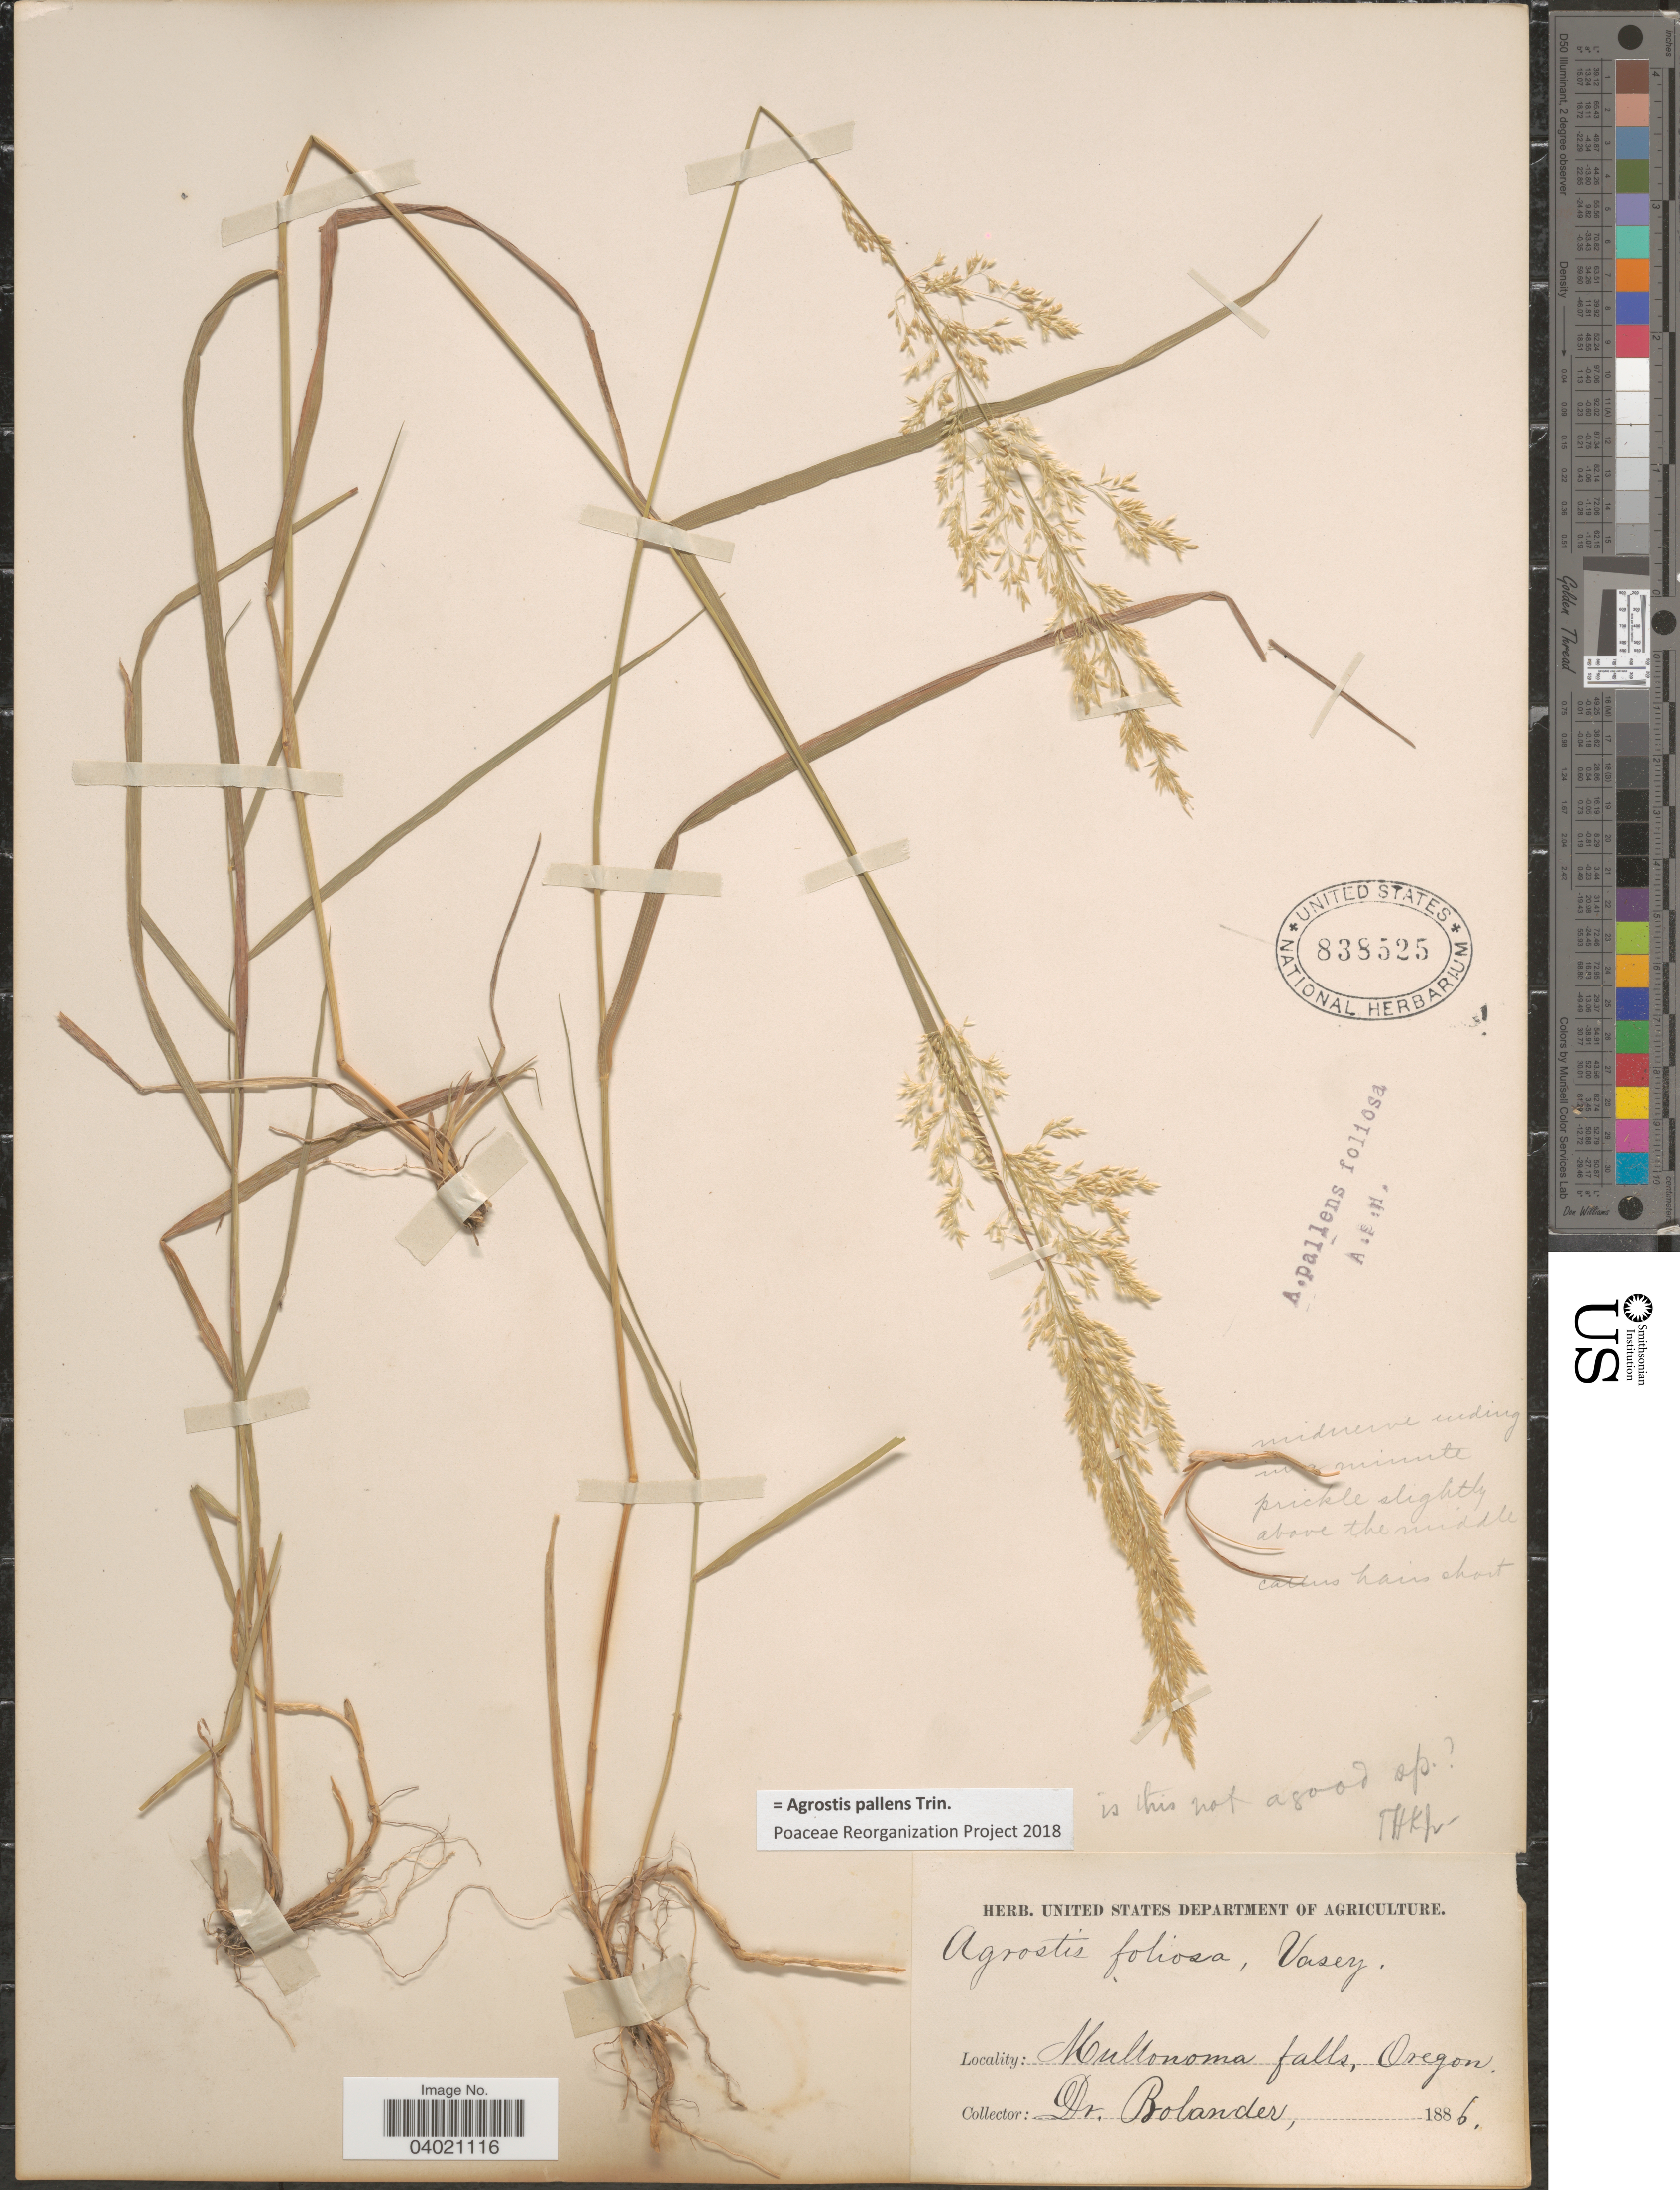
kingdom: Plantae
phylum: Tracheophyta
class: Liliopsida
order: Poales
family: Poaceae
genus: Agrostis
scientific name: Agrostis pallens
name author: Trin.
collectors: -. Bolander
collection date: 1886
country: United States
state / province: Oregon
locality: Multnoma falls.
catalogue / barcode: US 838525